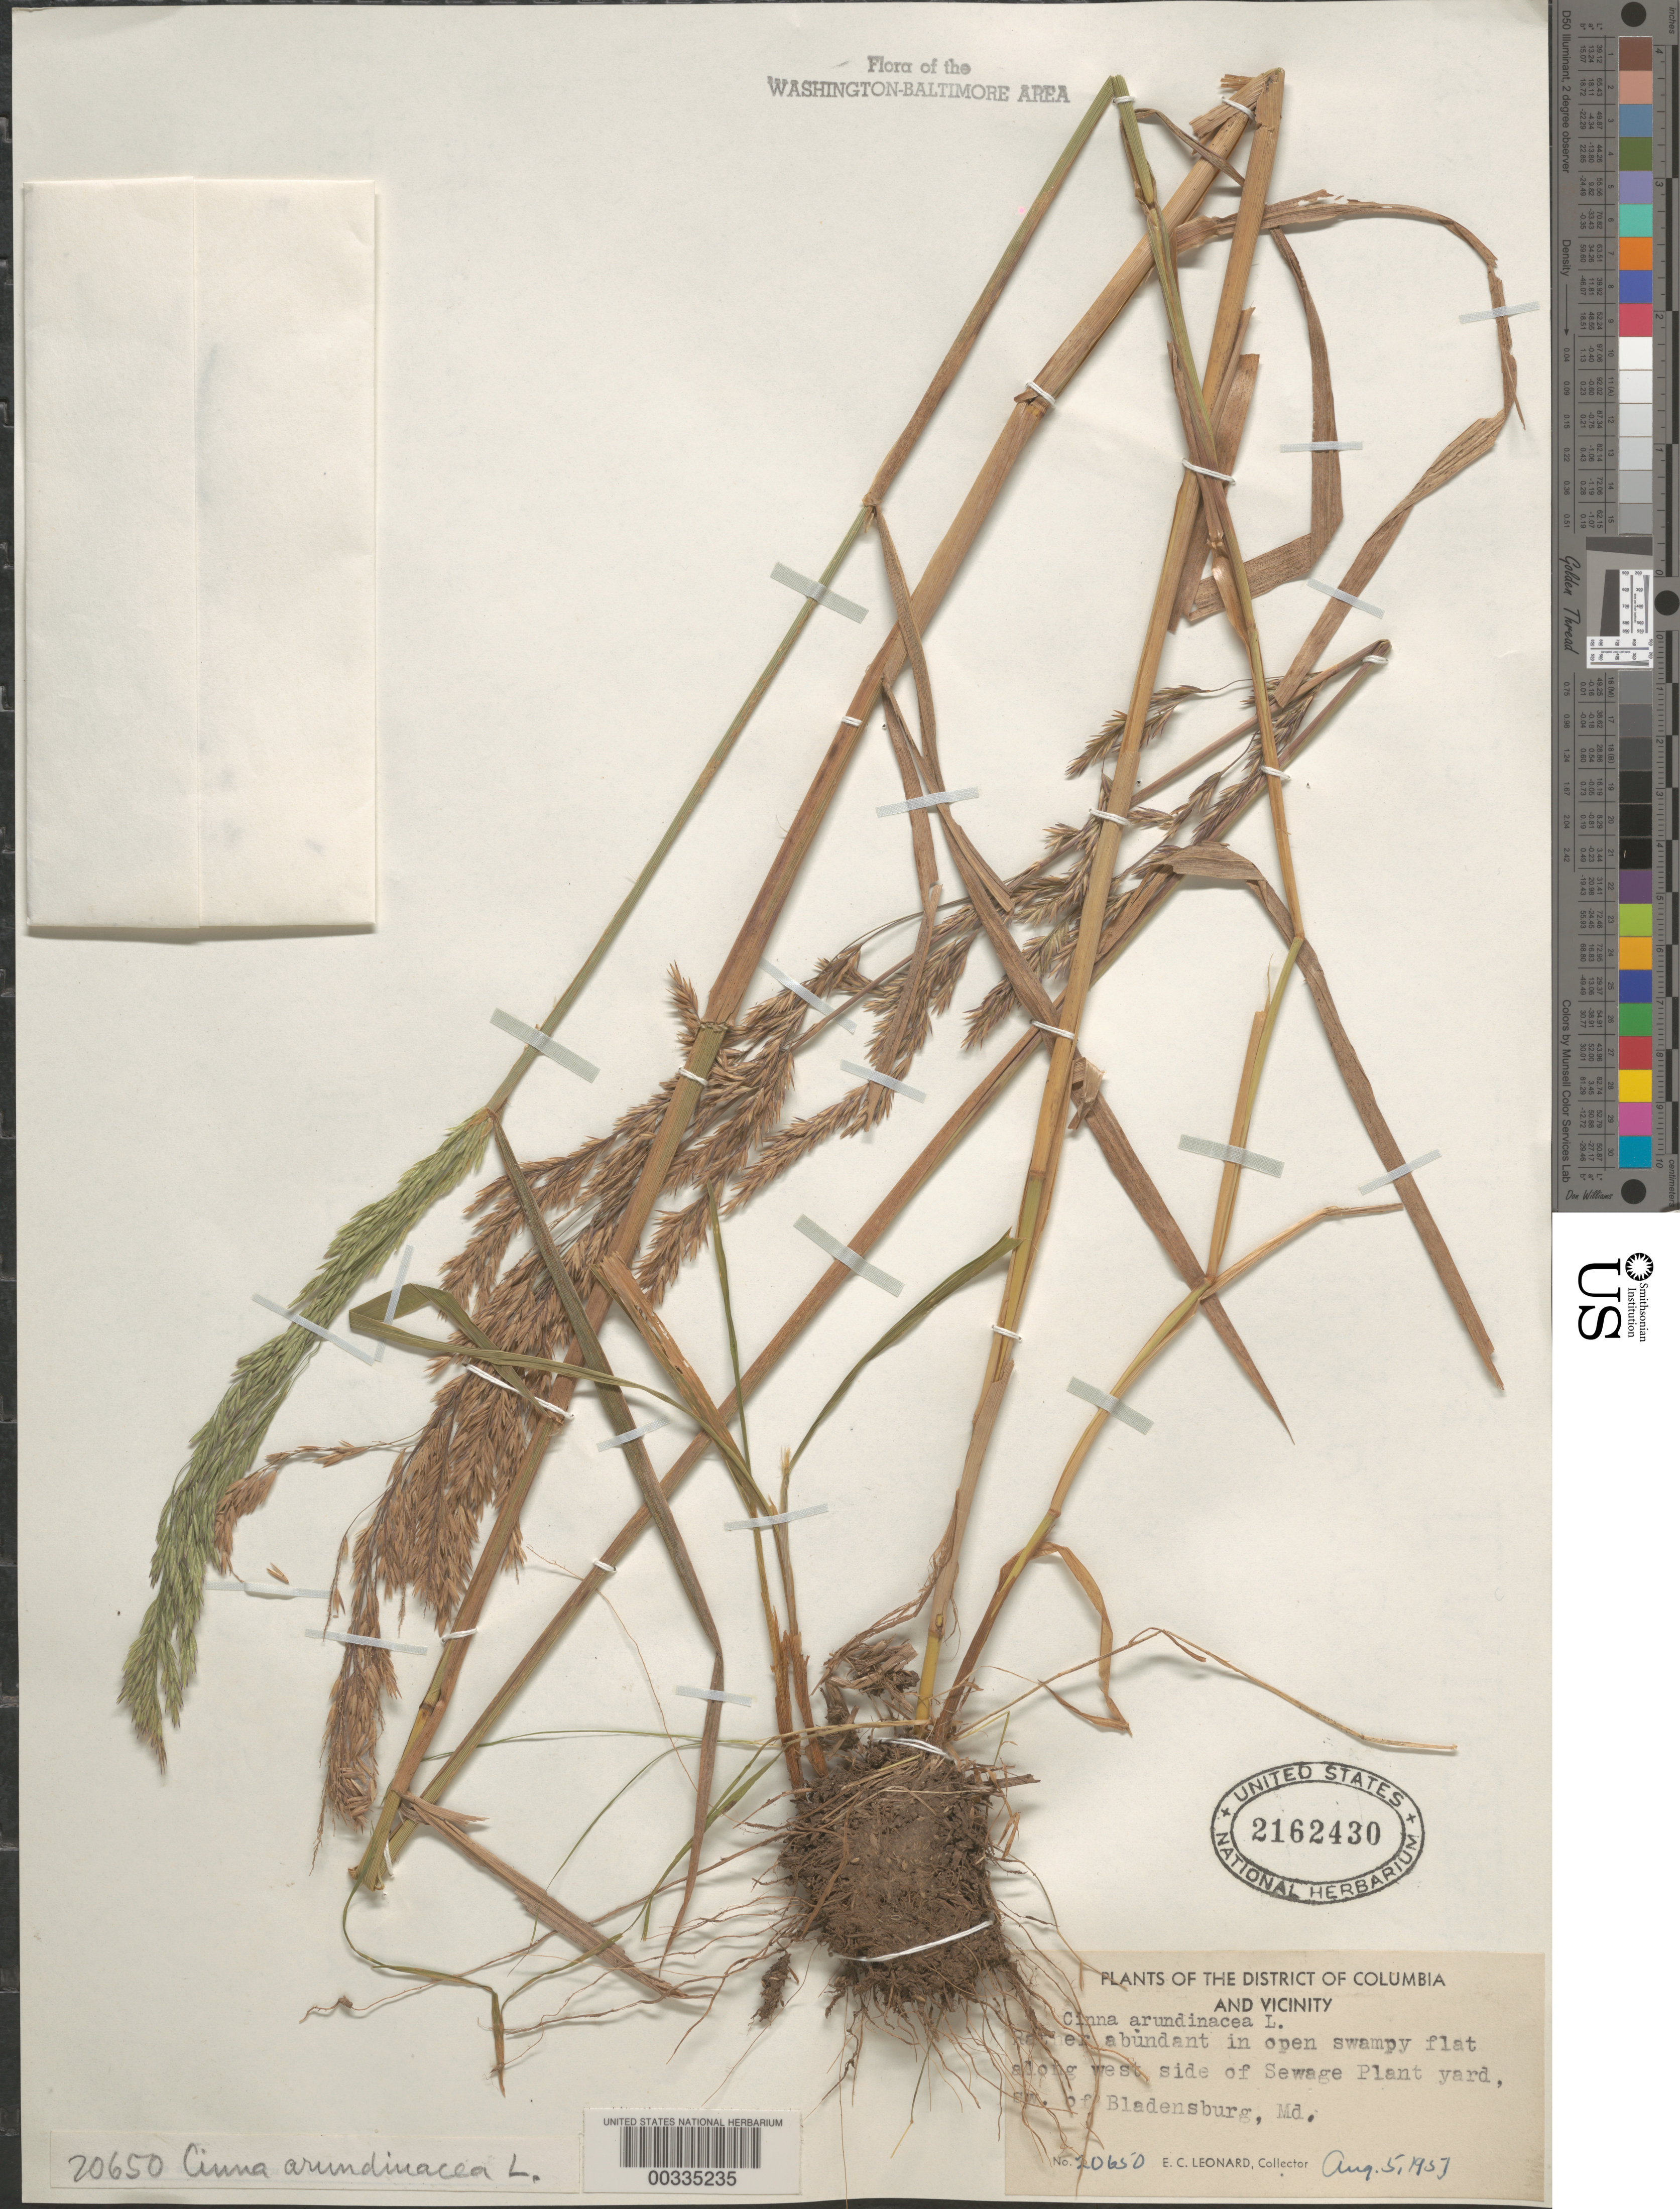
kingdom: Plantae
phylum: Tracheophyta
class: Liliopsida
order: Poales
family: Poaceae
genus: Cinna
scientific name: Cinna arundinacea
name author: L.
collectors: E. C. Leonard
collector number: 20650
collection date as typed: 05 Aug 1951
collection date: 1951-08-05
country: United States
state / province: Maryland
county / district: Prince George's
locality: Sewage Plant Yard, southwest of Bladensburg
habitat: In open swampy flat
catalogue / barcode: US 2162430